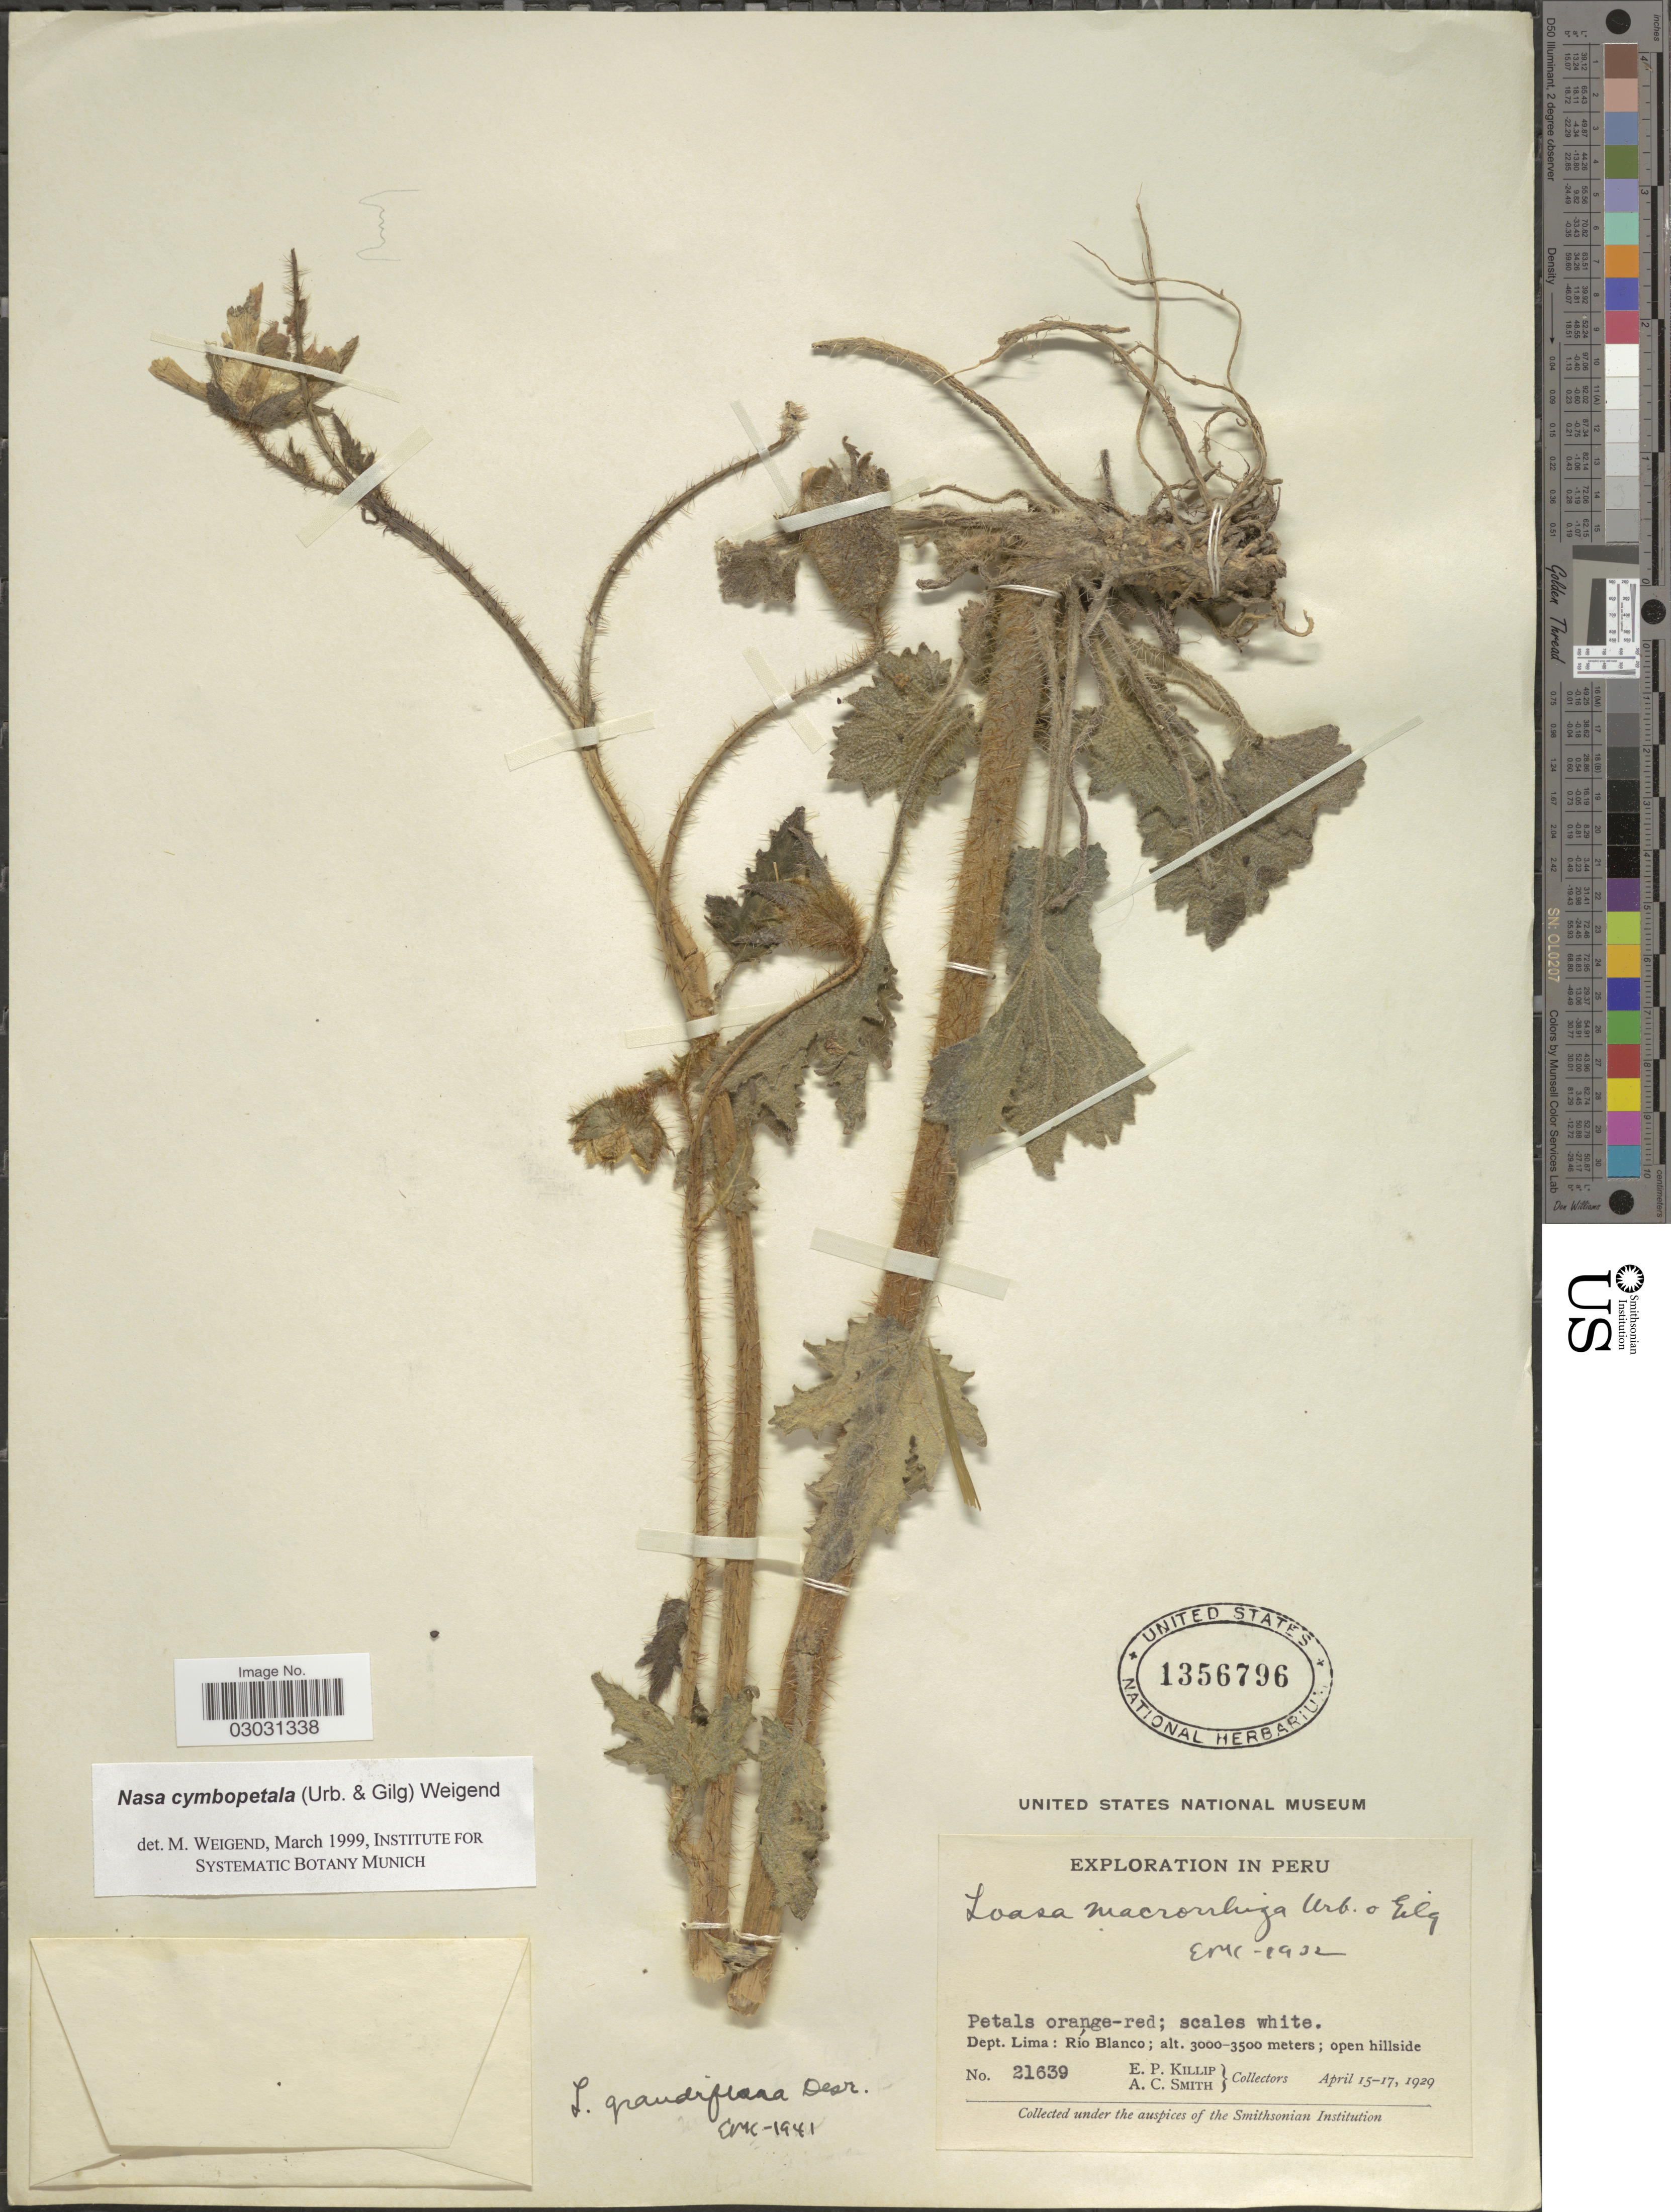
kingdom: Plantae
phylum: Tracheophyta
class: Magnoliopsida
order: Cornales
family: Loasaceae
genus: Nasa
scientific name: Nasa cymbopetala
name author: (Urb. & Gilg) Weigend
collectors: E. P. Killip & A. C. Smith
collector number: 21639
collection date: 1929-04-15/1929-04-17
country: Peru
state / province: Lima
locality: Dept. Lima: Río Blanco.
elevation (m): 3000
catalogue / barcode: US 1356796